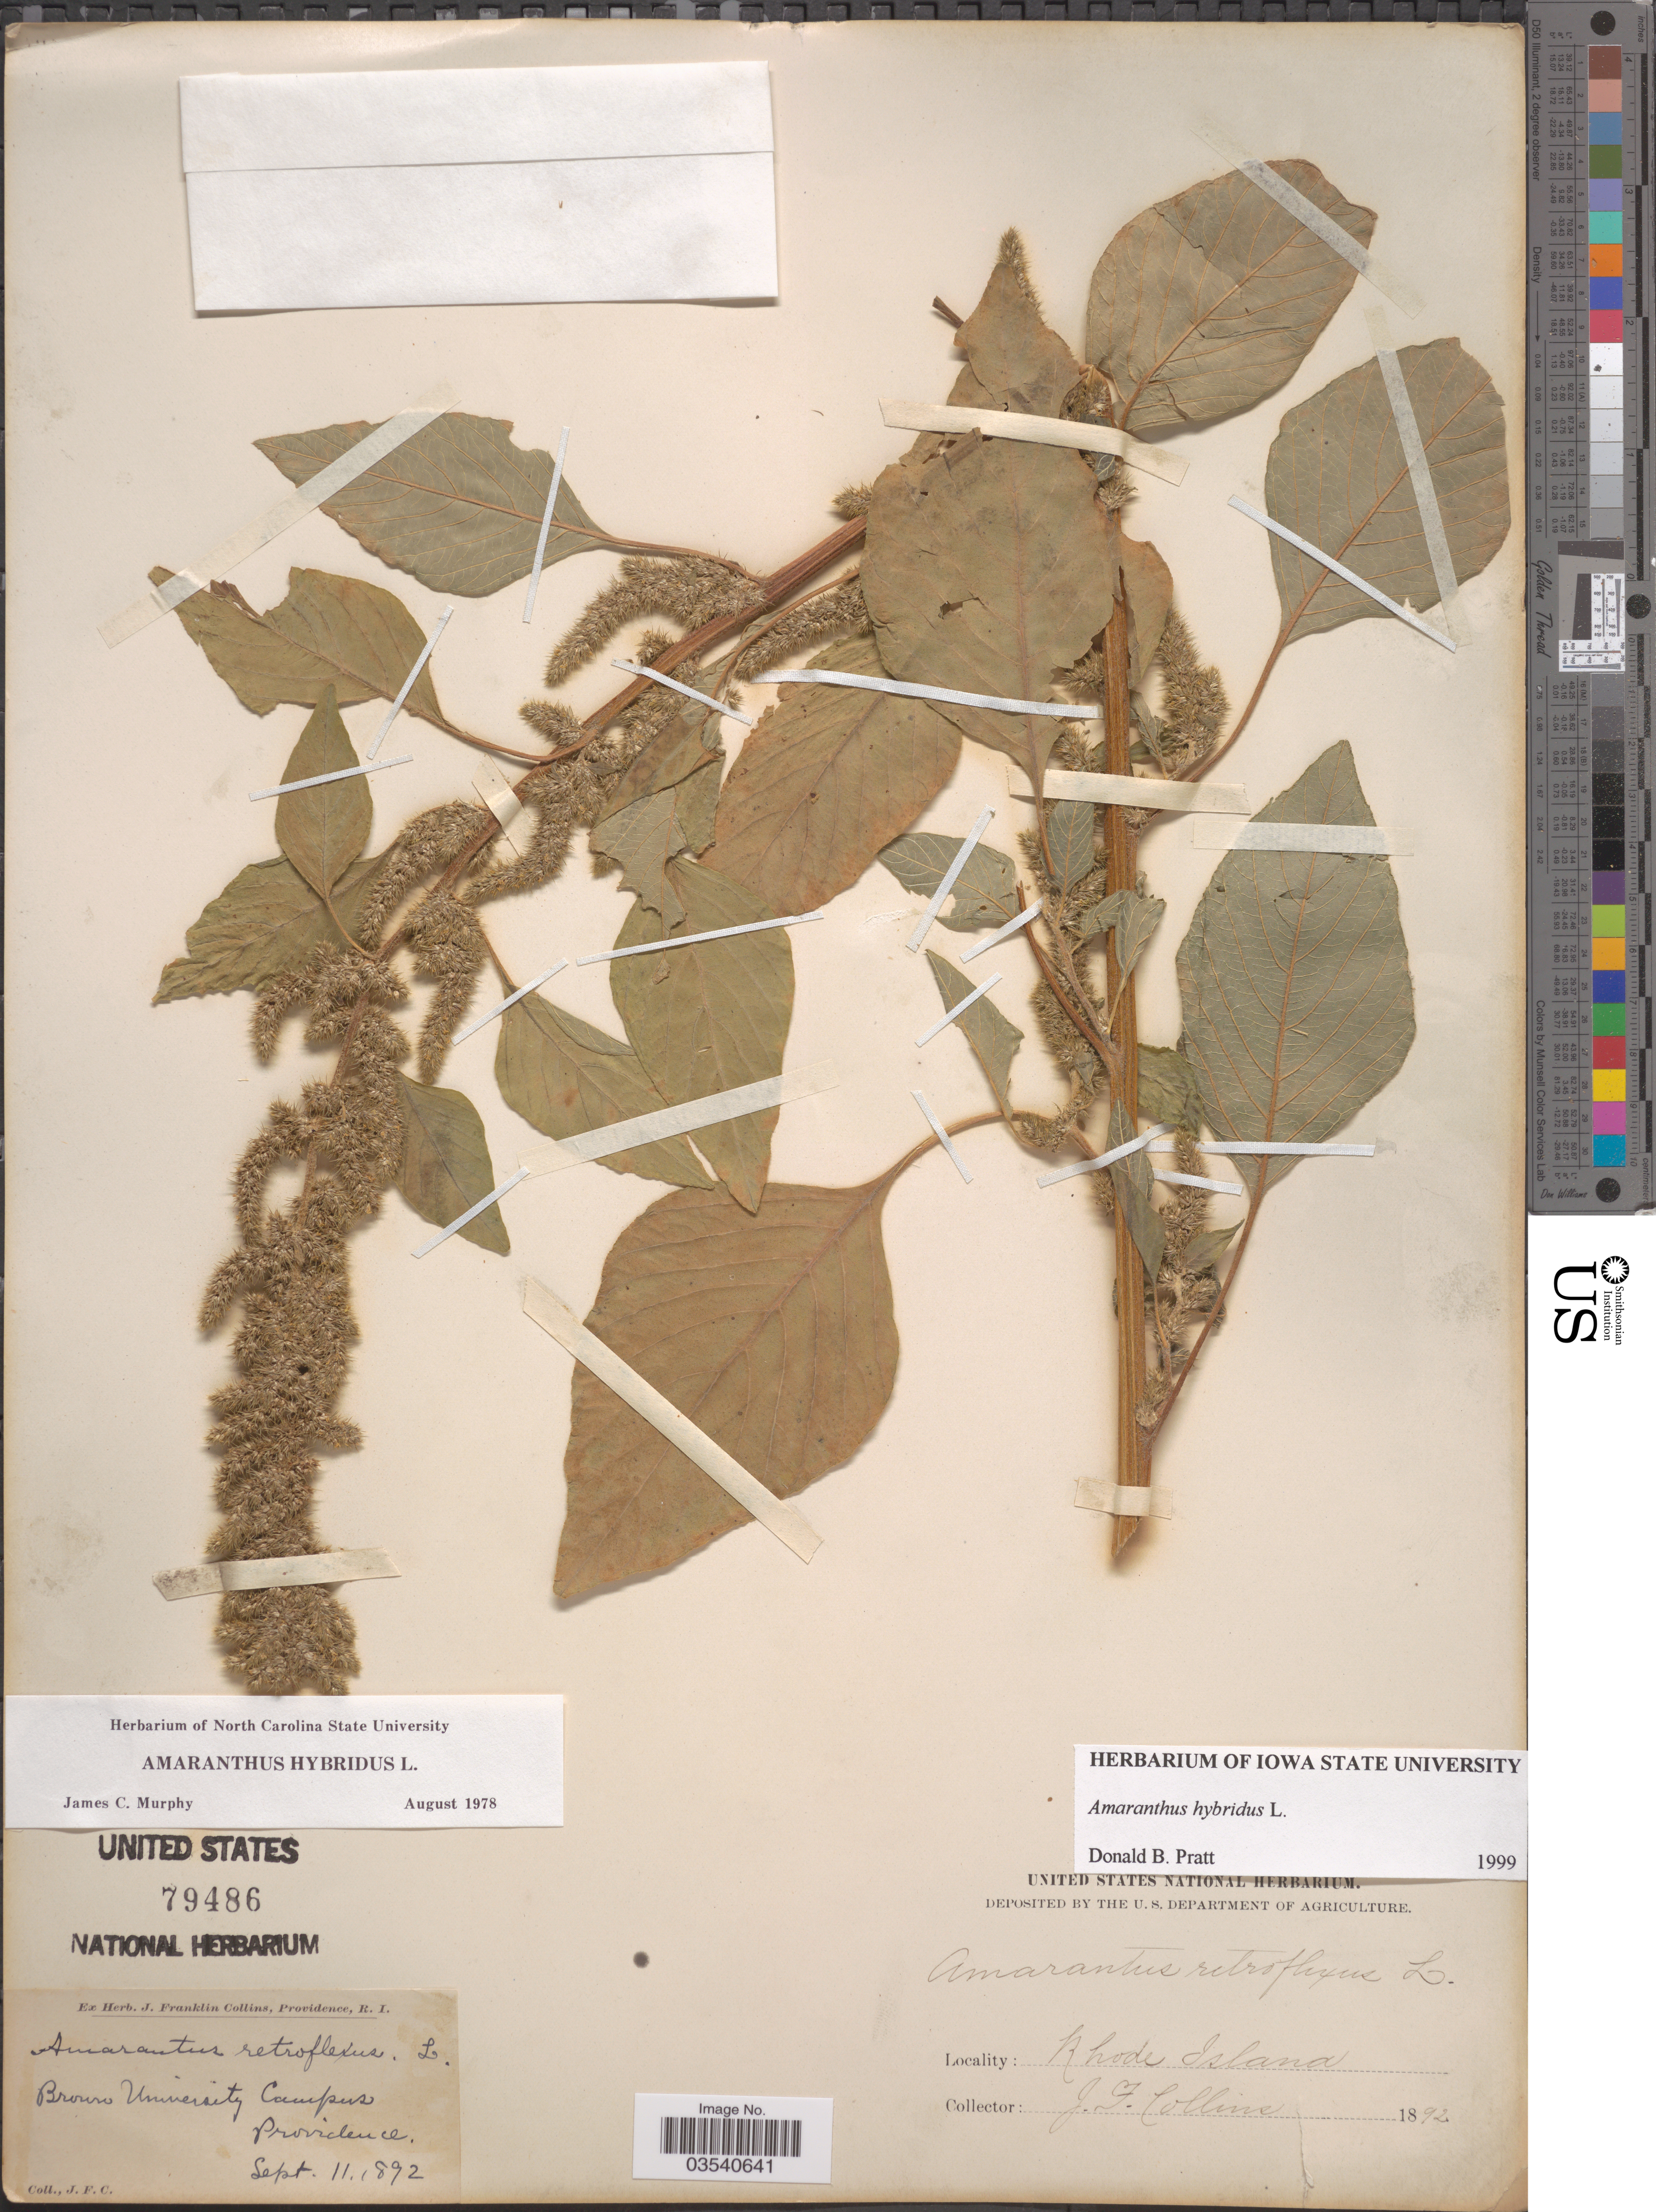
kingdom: Plantae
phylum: Tracheophyta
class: Magnoliopsida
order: Caryophyllales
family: Amaranthaceae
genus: Amaranthus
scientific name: Amaranthus hybridus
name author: L.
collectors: J. Collins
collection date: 1892-09-11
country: United States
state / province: Rhode Island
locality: Brown University Campus, Providence.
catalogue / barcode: US 79486